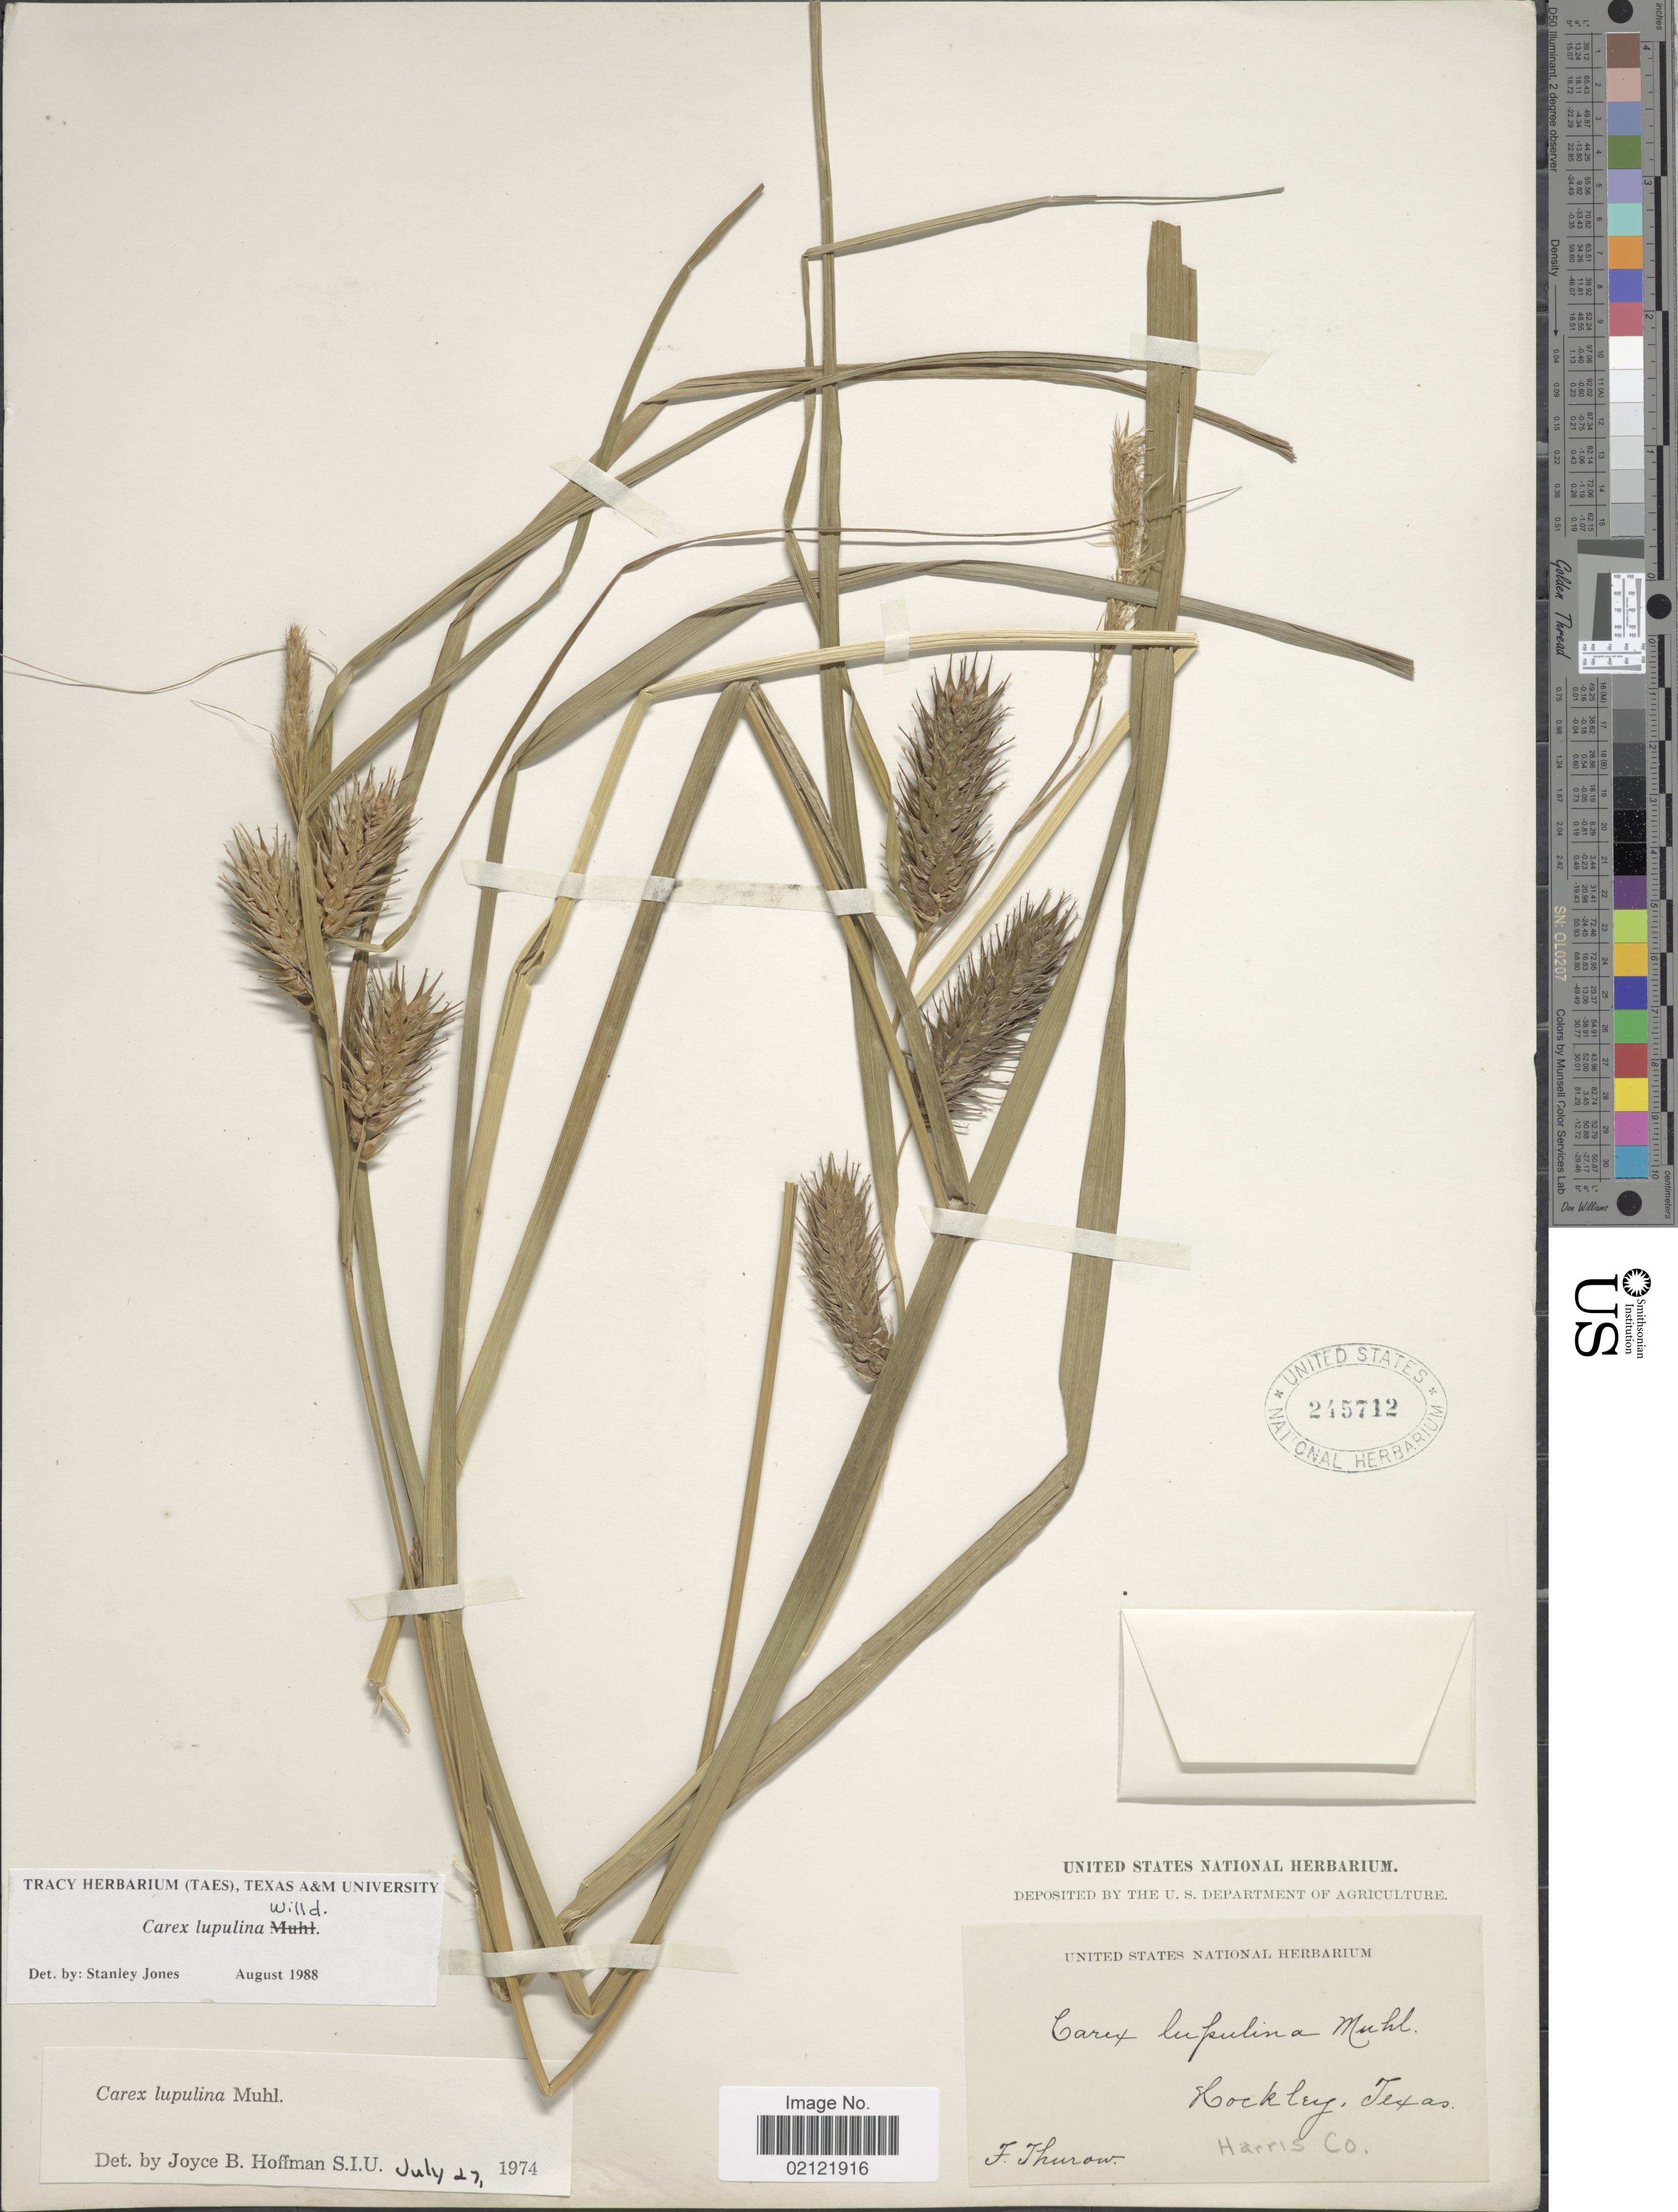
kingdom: Plantae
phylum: Tracheophyta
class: Liliopsida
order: Poales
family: Cyperaceae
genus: Carex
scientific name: Carex lupulina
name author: Muhl. ex Willd.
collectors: F. W. Thurow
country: United States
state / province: Texas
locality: Hockley, Harris Co.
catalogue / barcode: US 245712